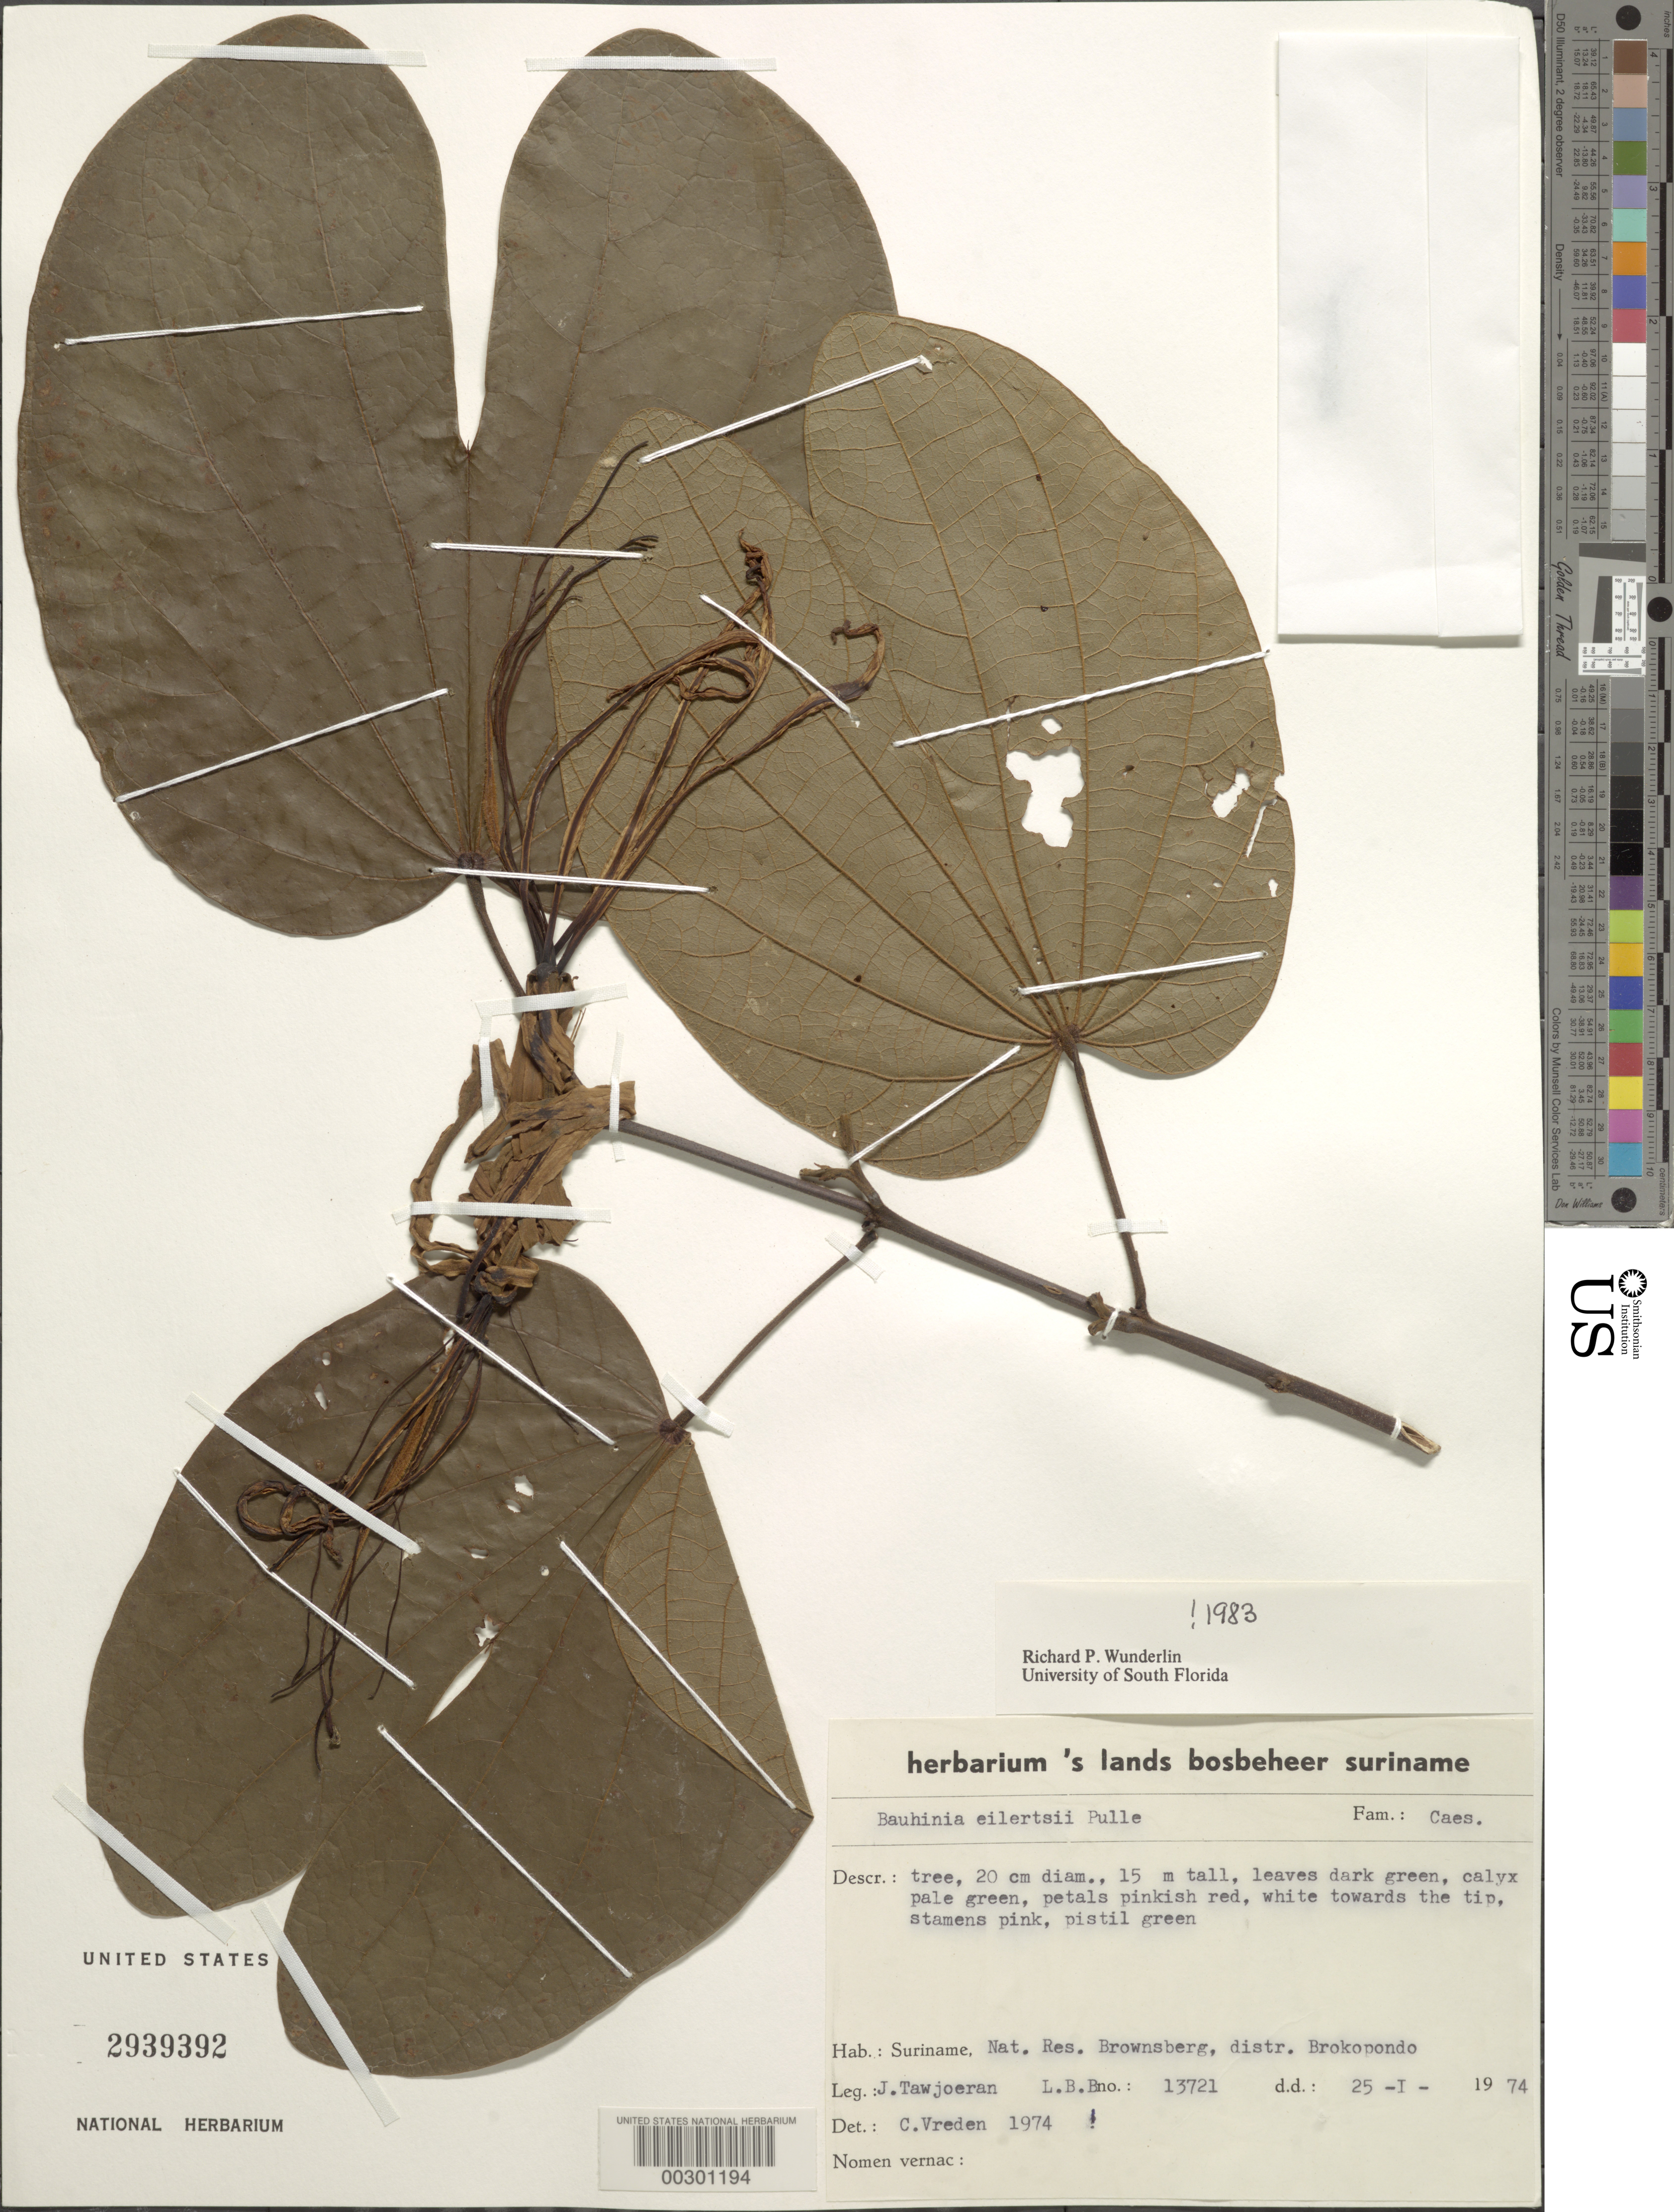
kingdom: Plantae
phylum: Tracheophyta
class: Magnoliopsida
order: Fabales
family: Fabaceae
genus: Bauhinia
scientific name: Bauhinia eilertsii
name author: Pulle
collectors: J. Tawjoeran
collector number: L.b.b. No. 13721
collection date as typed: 25 Jan 1974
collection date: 1974-01-25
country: Suriname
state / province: Brokopondo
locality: Nature park, brownsberg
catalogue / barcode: US 2939392